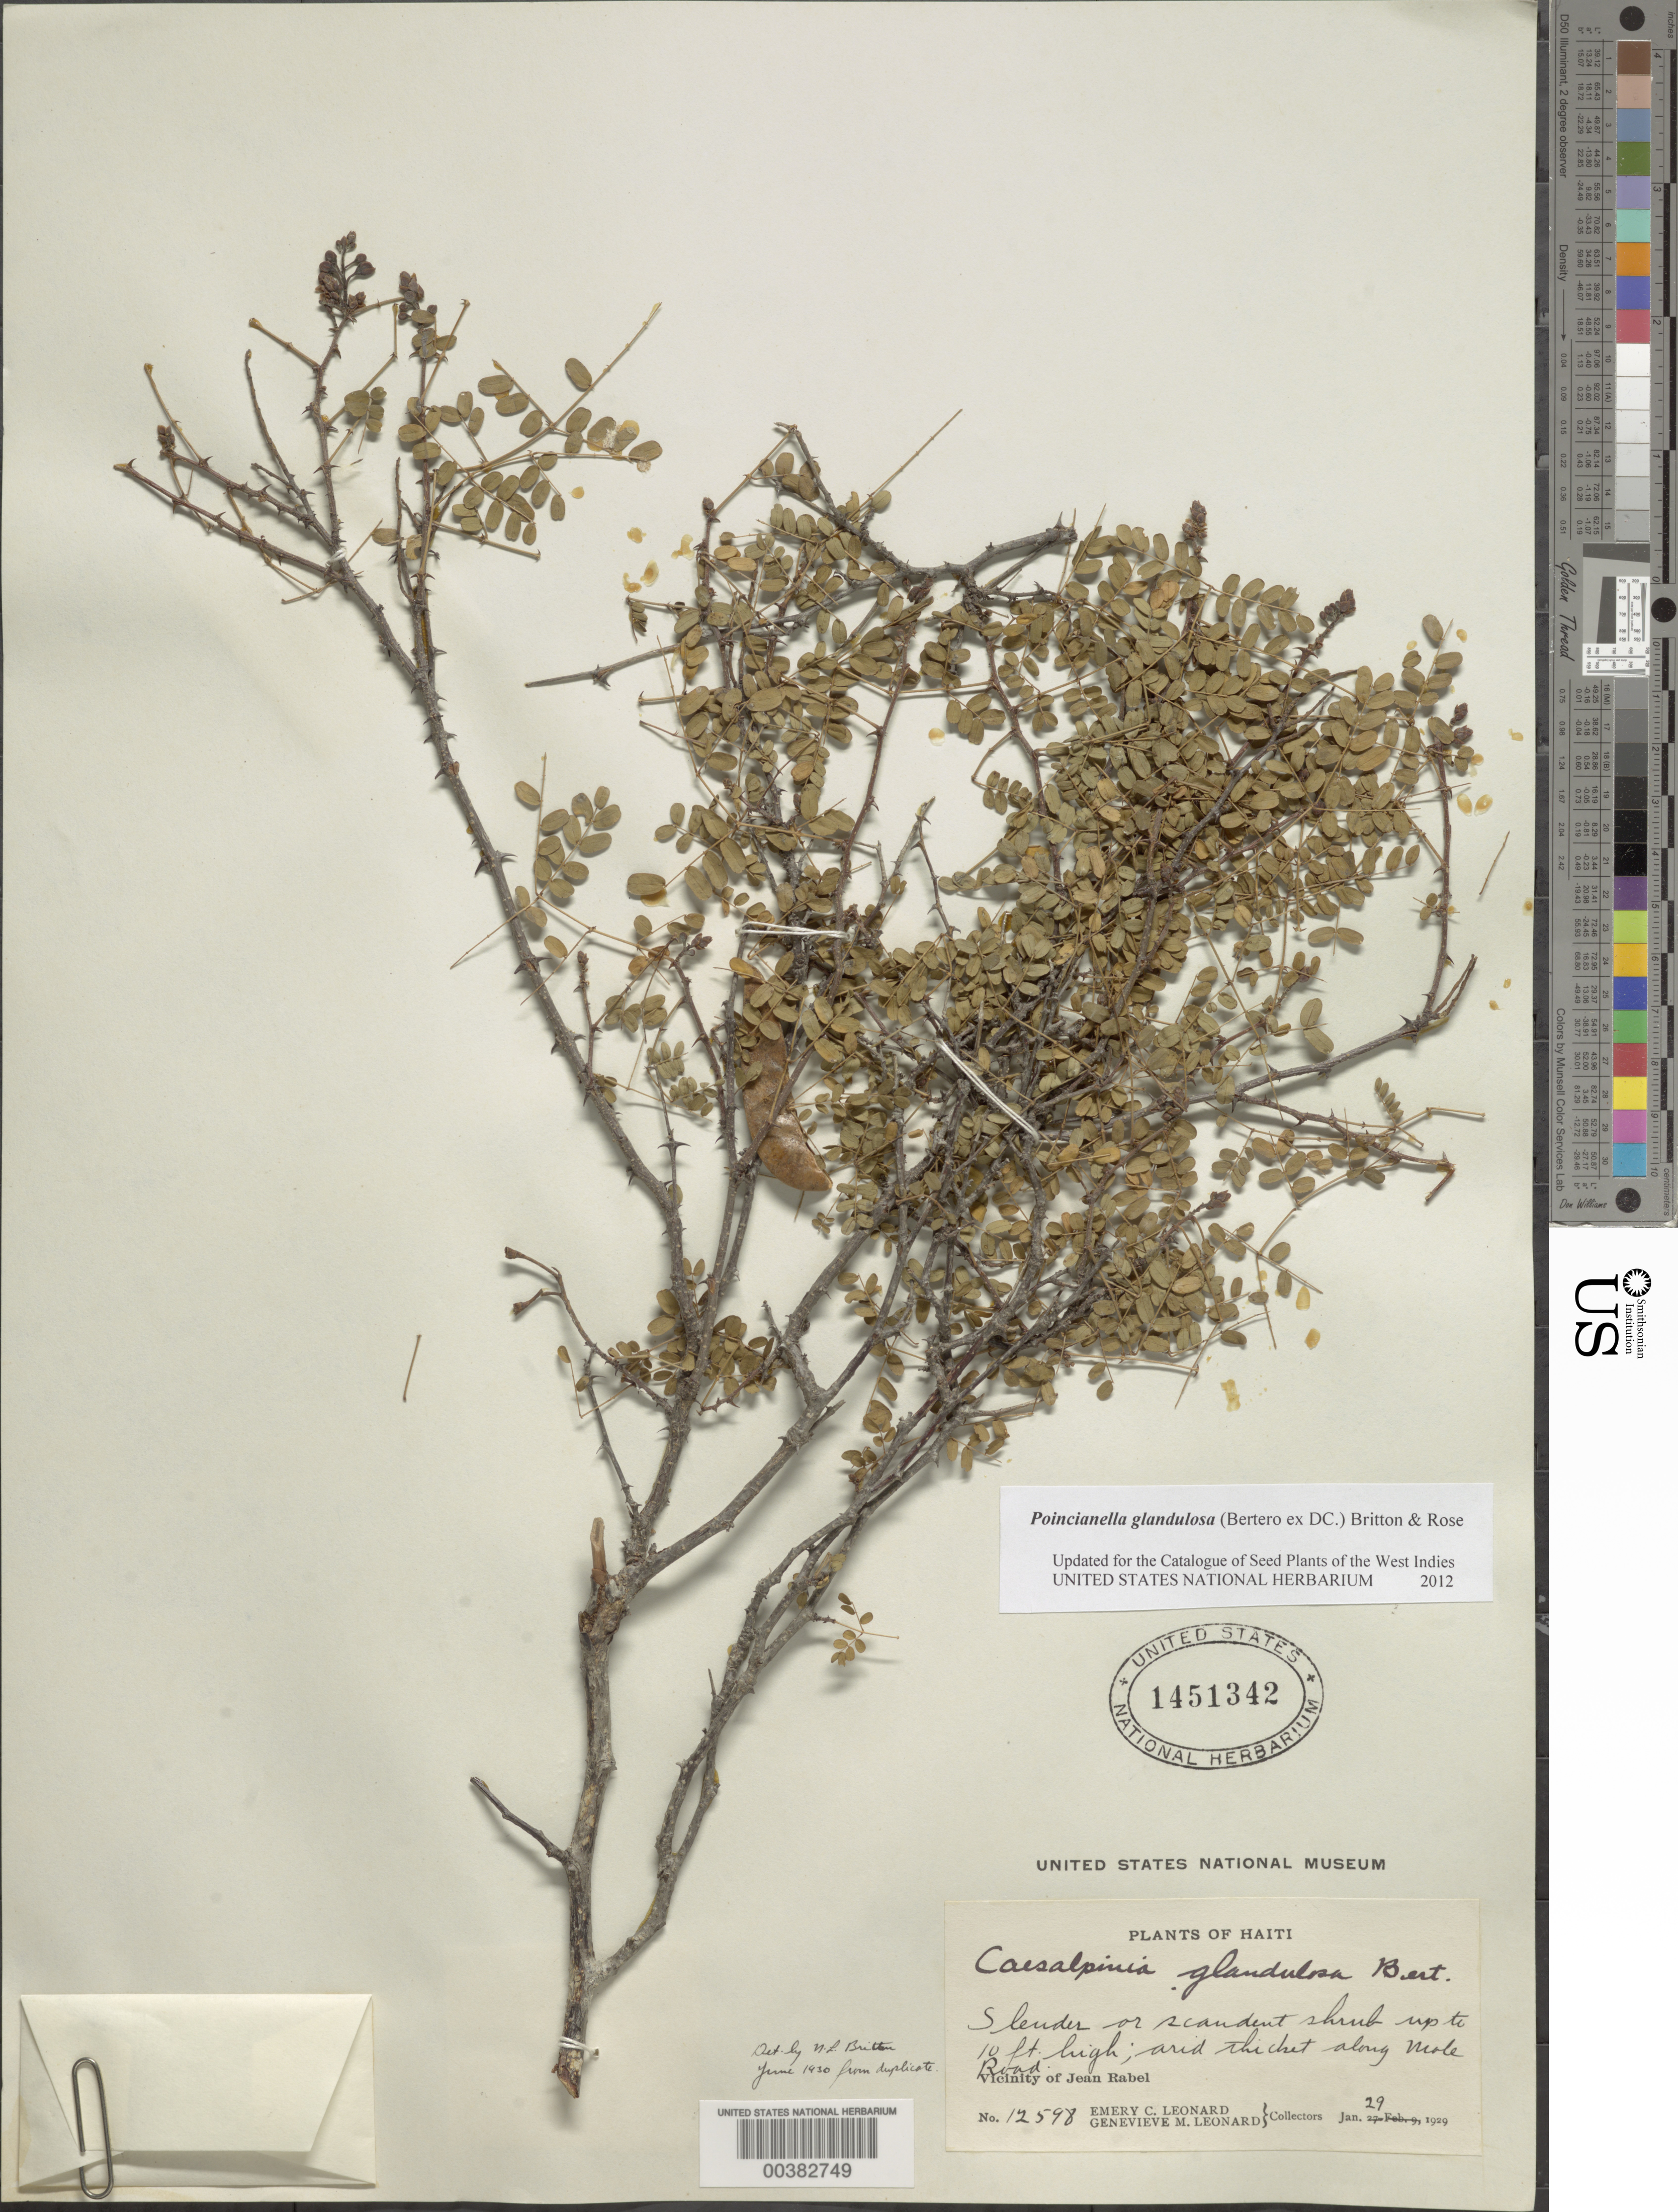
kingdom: Plantae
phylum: Tracheophyta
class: Magnoliopsida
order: Fabales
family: Fabaceae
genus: Erythrostemon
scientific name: Erythrostemon glandulosus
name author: (Bertero ex DC.) Gagnon & G.P. Lewis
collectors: E. C. Leonard & G. M. Leonard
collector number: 12598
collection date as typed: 29 Jan 1929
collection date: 1929-01-29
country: Haiti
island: Hispaniola Island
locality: Along mole road; vicinity of jean rabel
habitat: Arid thicket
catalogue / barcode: US 1451342